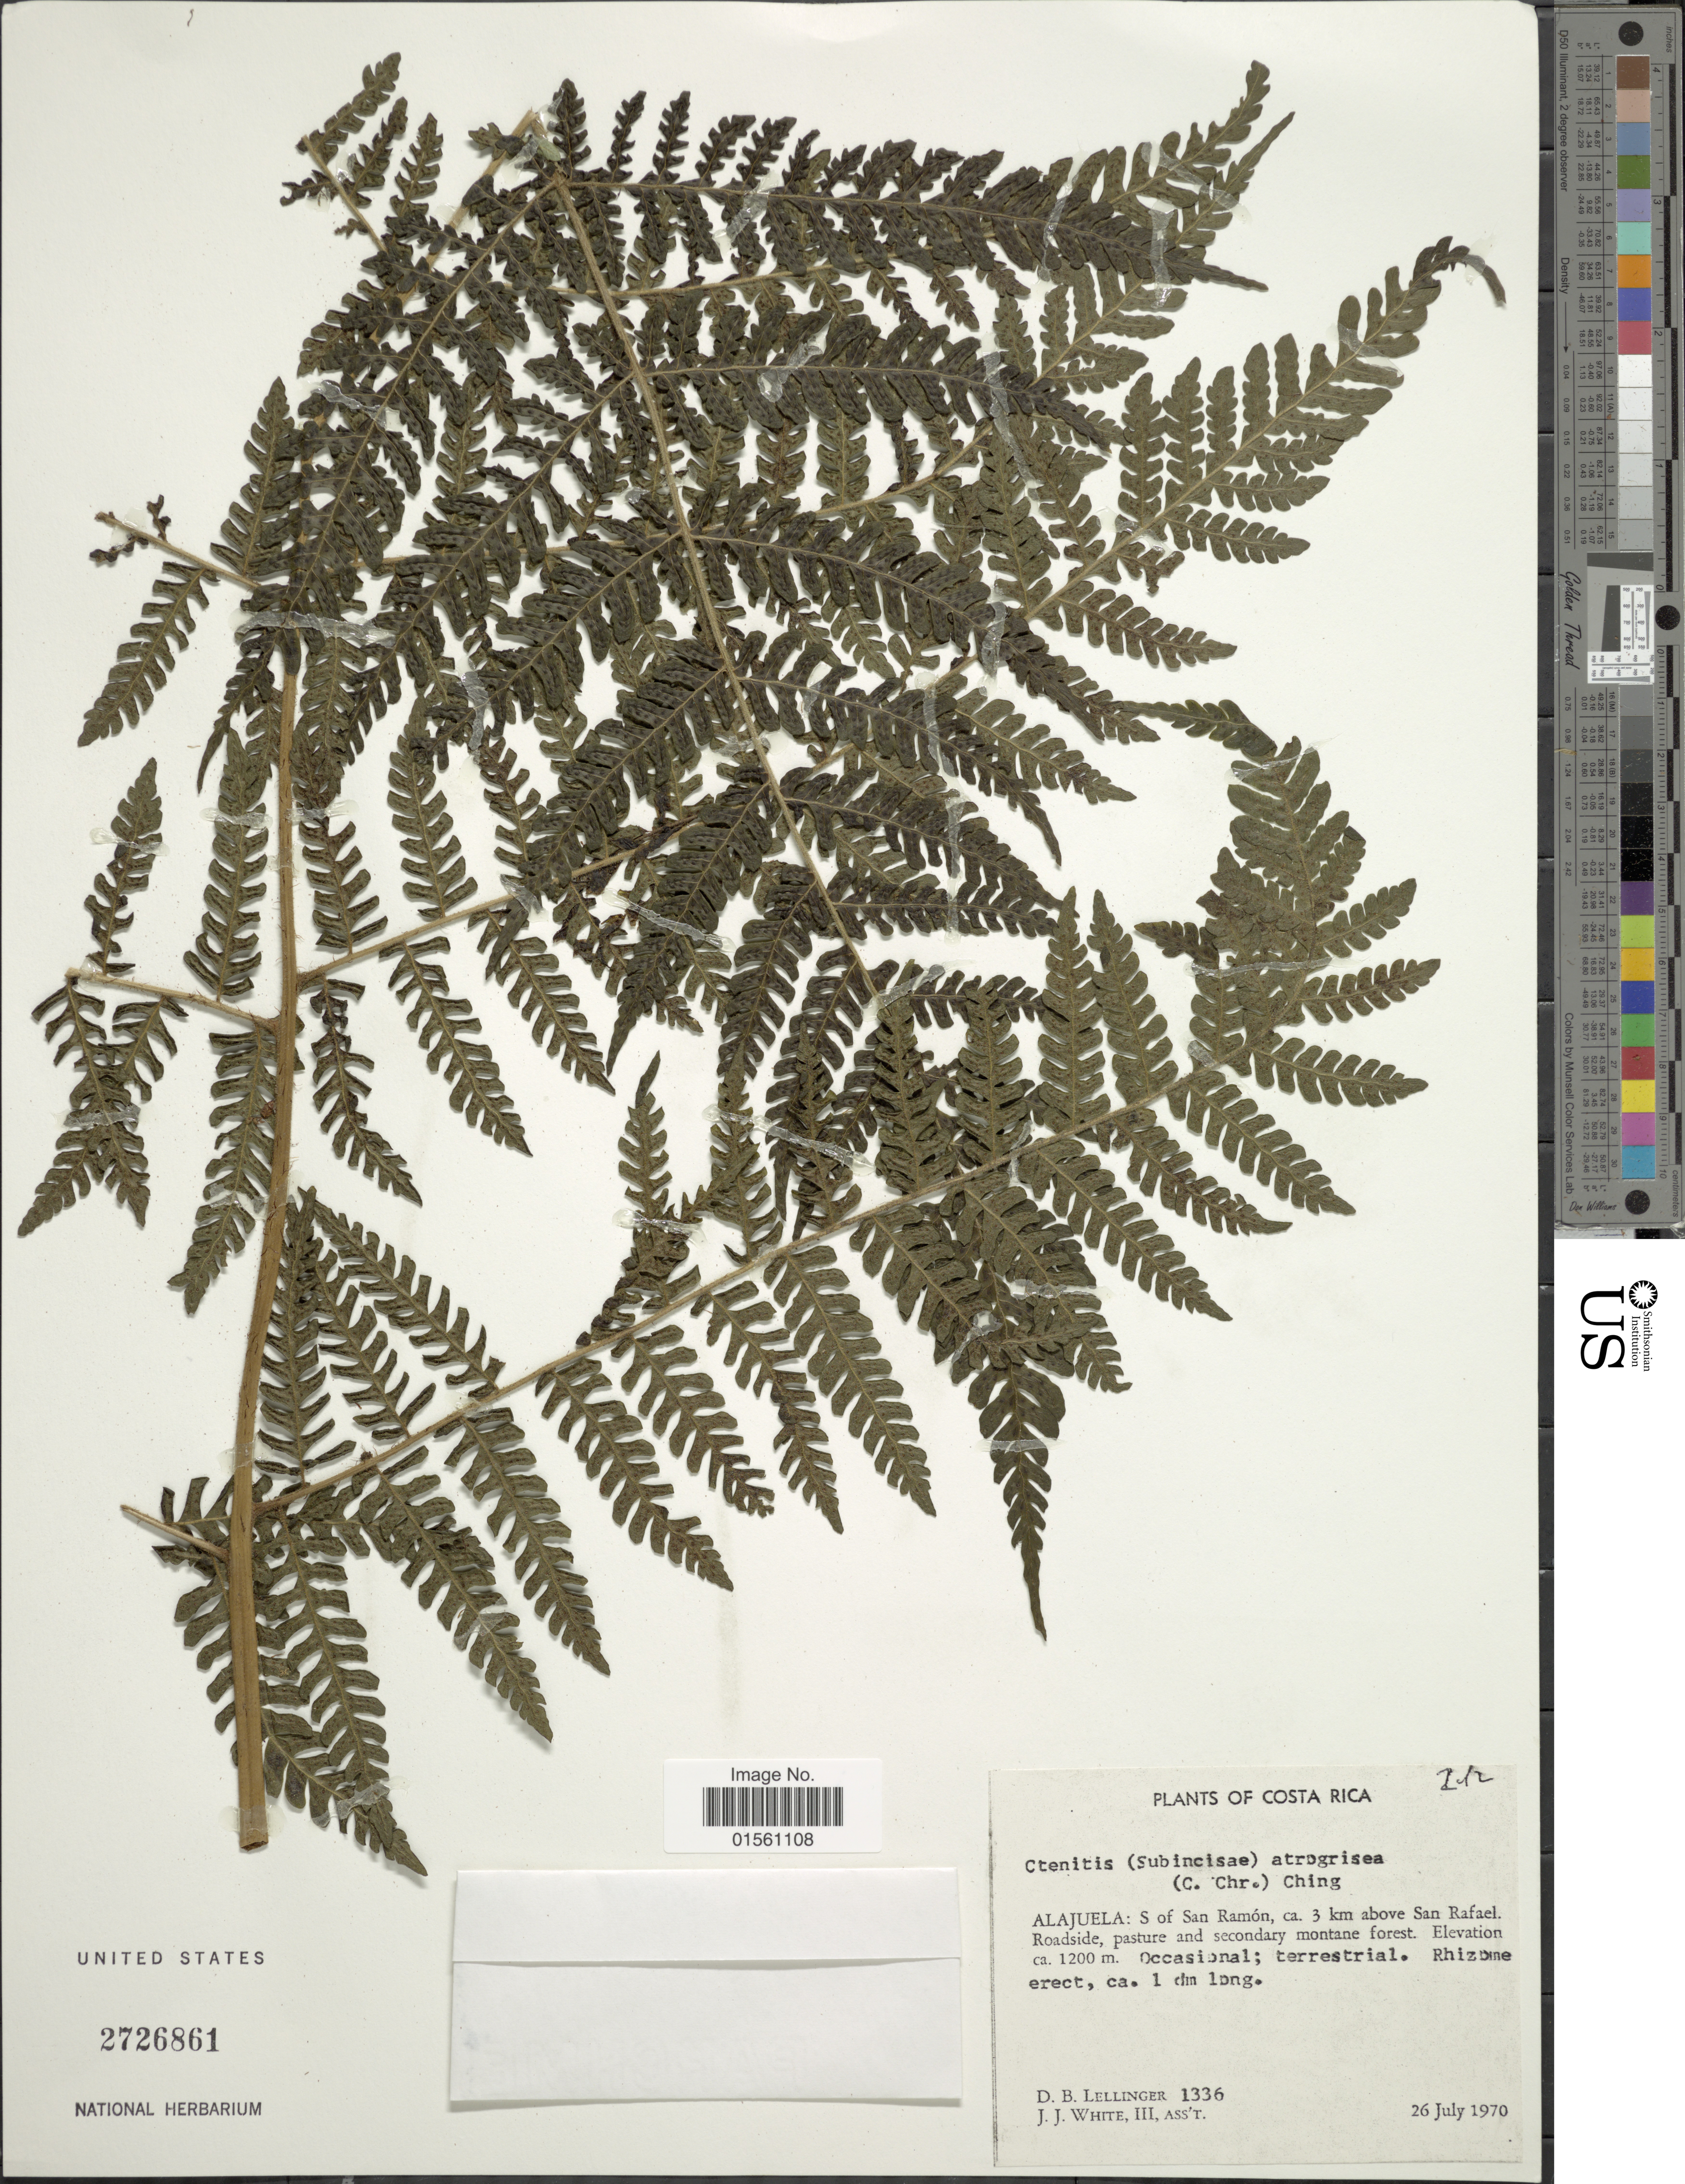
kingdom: Plantae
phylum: Tracheophyta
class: Polypodiopsida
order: Polypodiales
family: Dryopteridaceae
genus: Megalastrum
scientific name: Megalastrum atrogriseum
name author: (C. Chr.) A.R. Sm. & R.C. Moran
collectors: D. B. Lellinger & J. J. White III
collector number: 1336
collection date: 1970-07-26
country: Costa Rica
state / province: Alajuela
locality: Costa Rica, Alajuela; S of San Ramon, ca 3 km. above San Rafael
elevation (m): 1200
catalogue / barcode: US 2726861